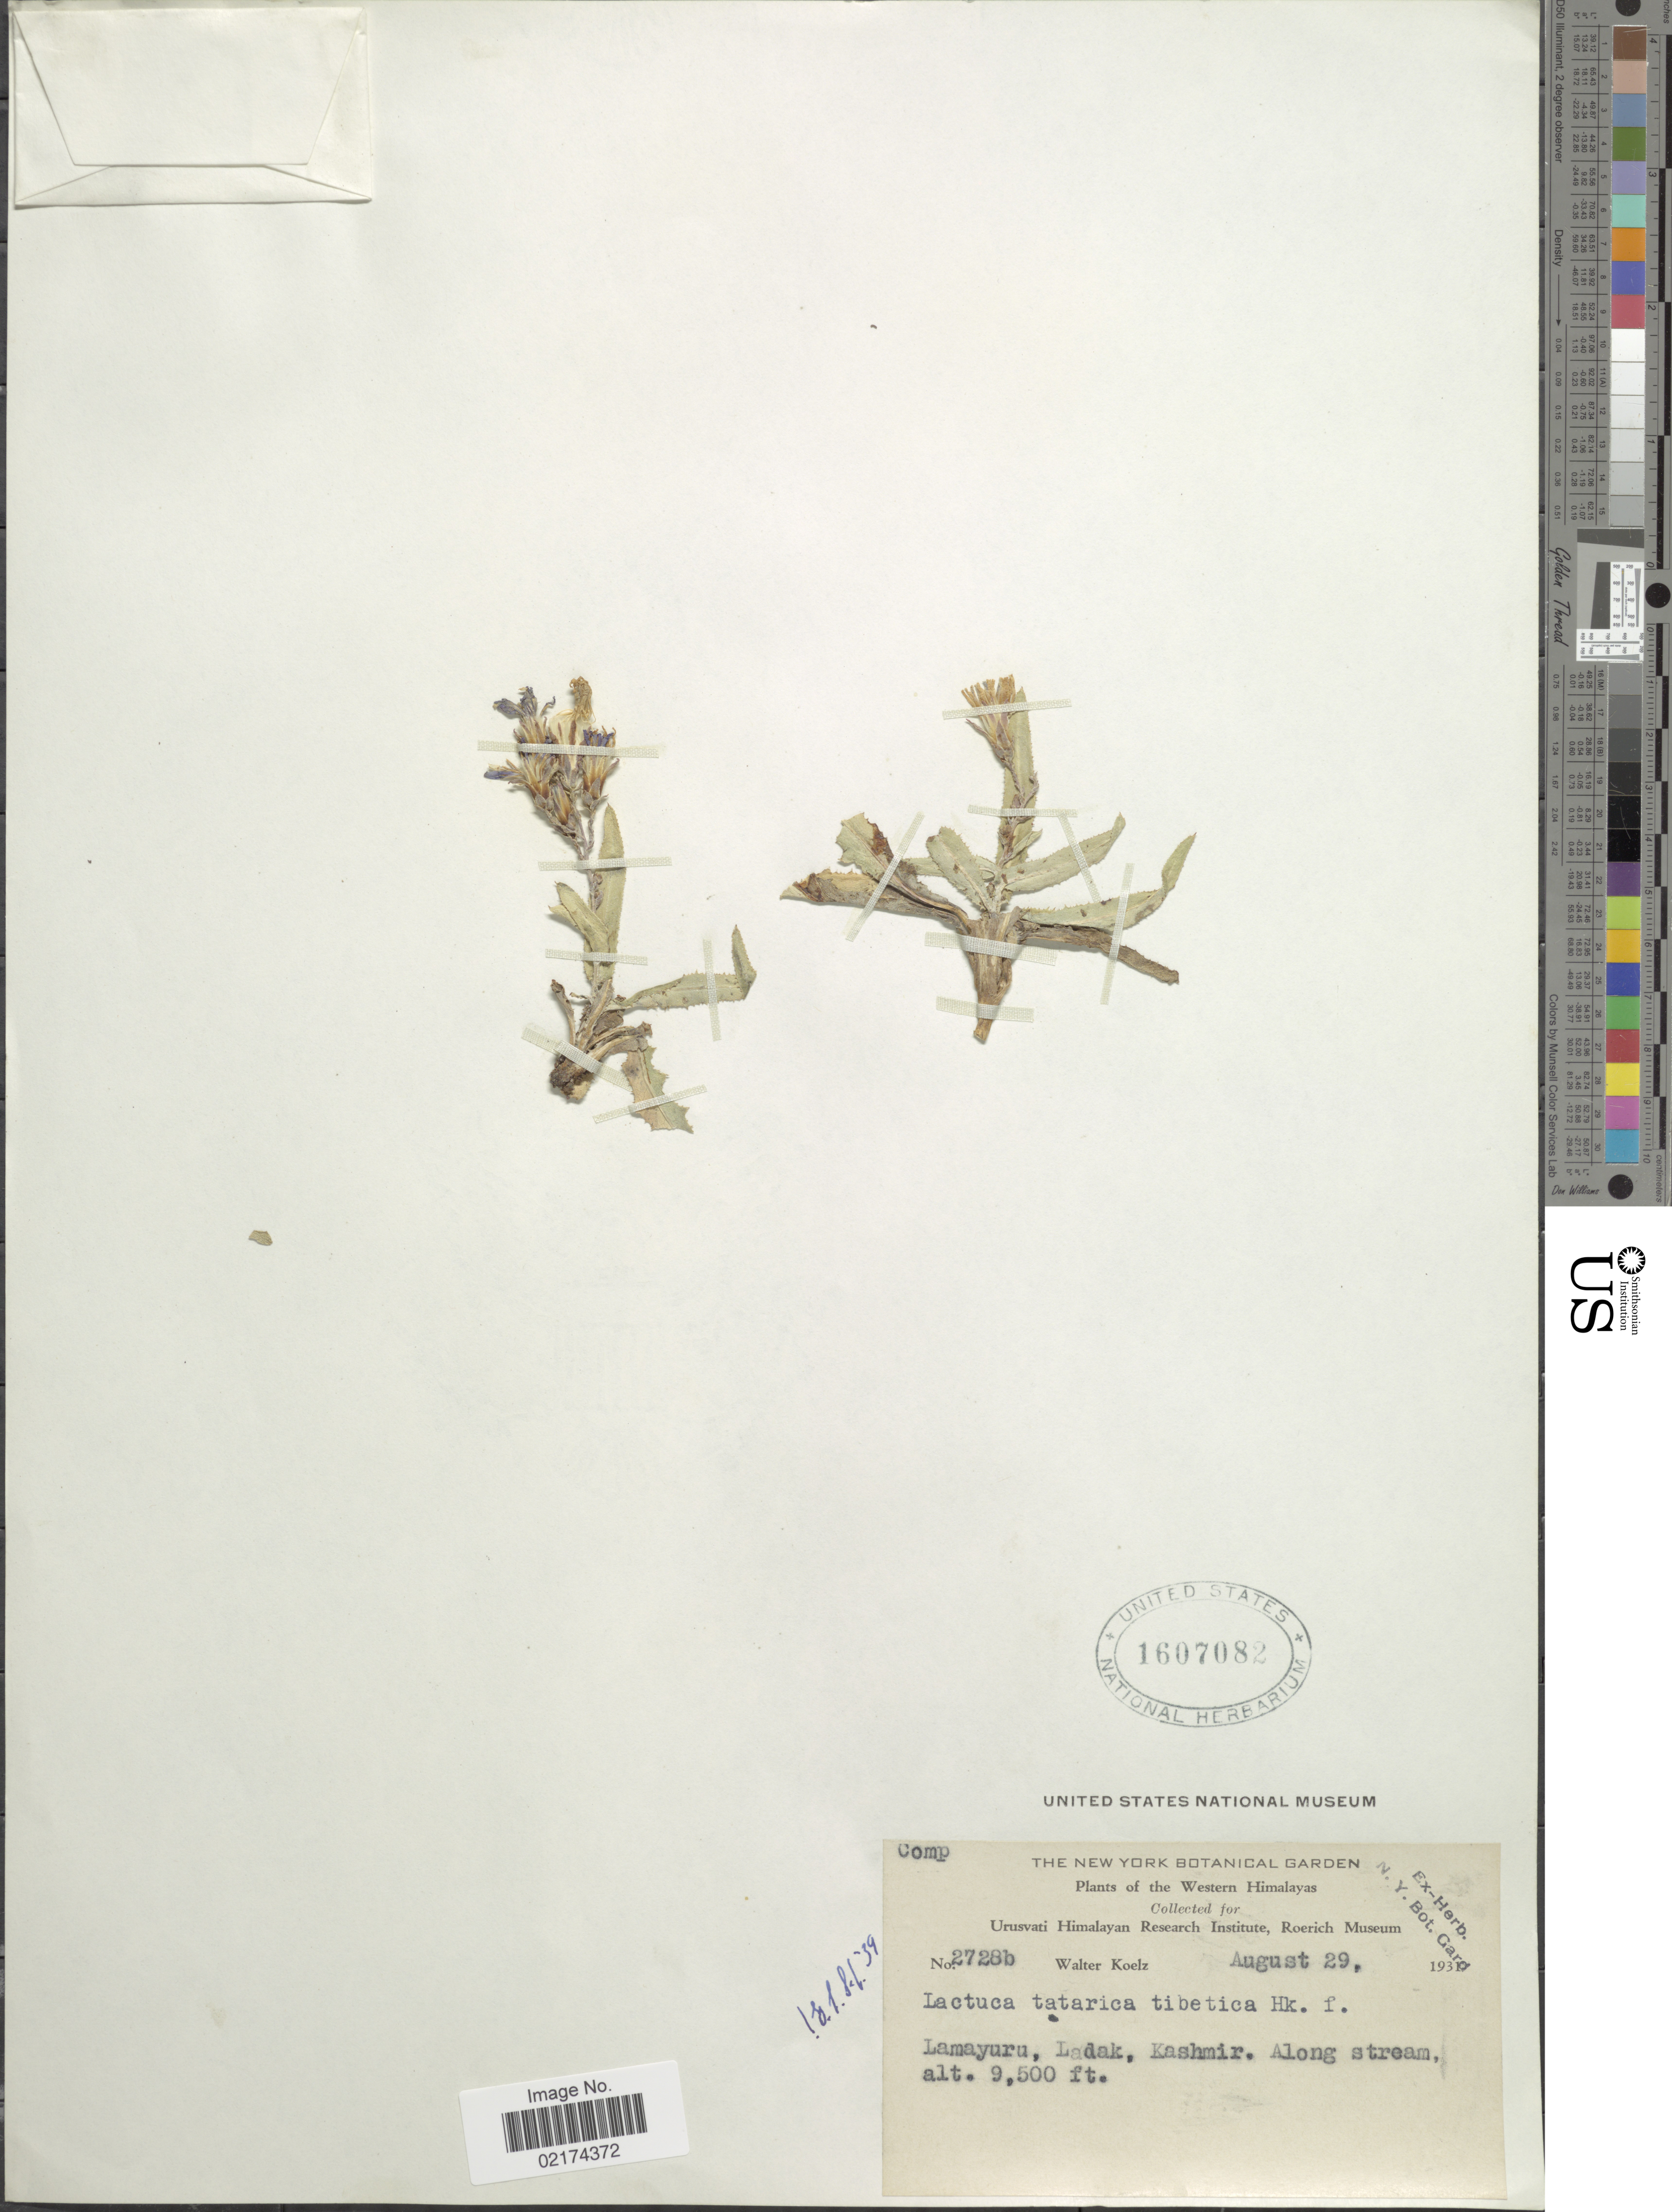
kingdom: Plantae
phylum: Tracheophyta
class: Magnoliopsida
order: Asterales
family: Asteraceae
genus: Lactuca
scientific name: Lactuca tatarica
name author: (L.) C.A. Mey.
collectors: W. N. Koelz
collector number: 2728b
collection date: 1931-08-29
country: India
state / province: Ladakh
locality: Western Himalayas, Lamayuru, Ladak, Kashmir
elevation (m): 2896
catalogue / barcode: US 1607082